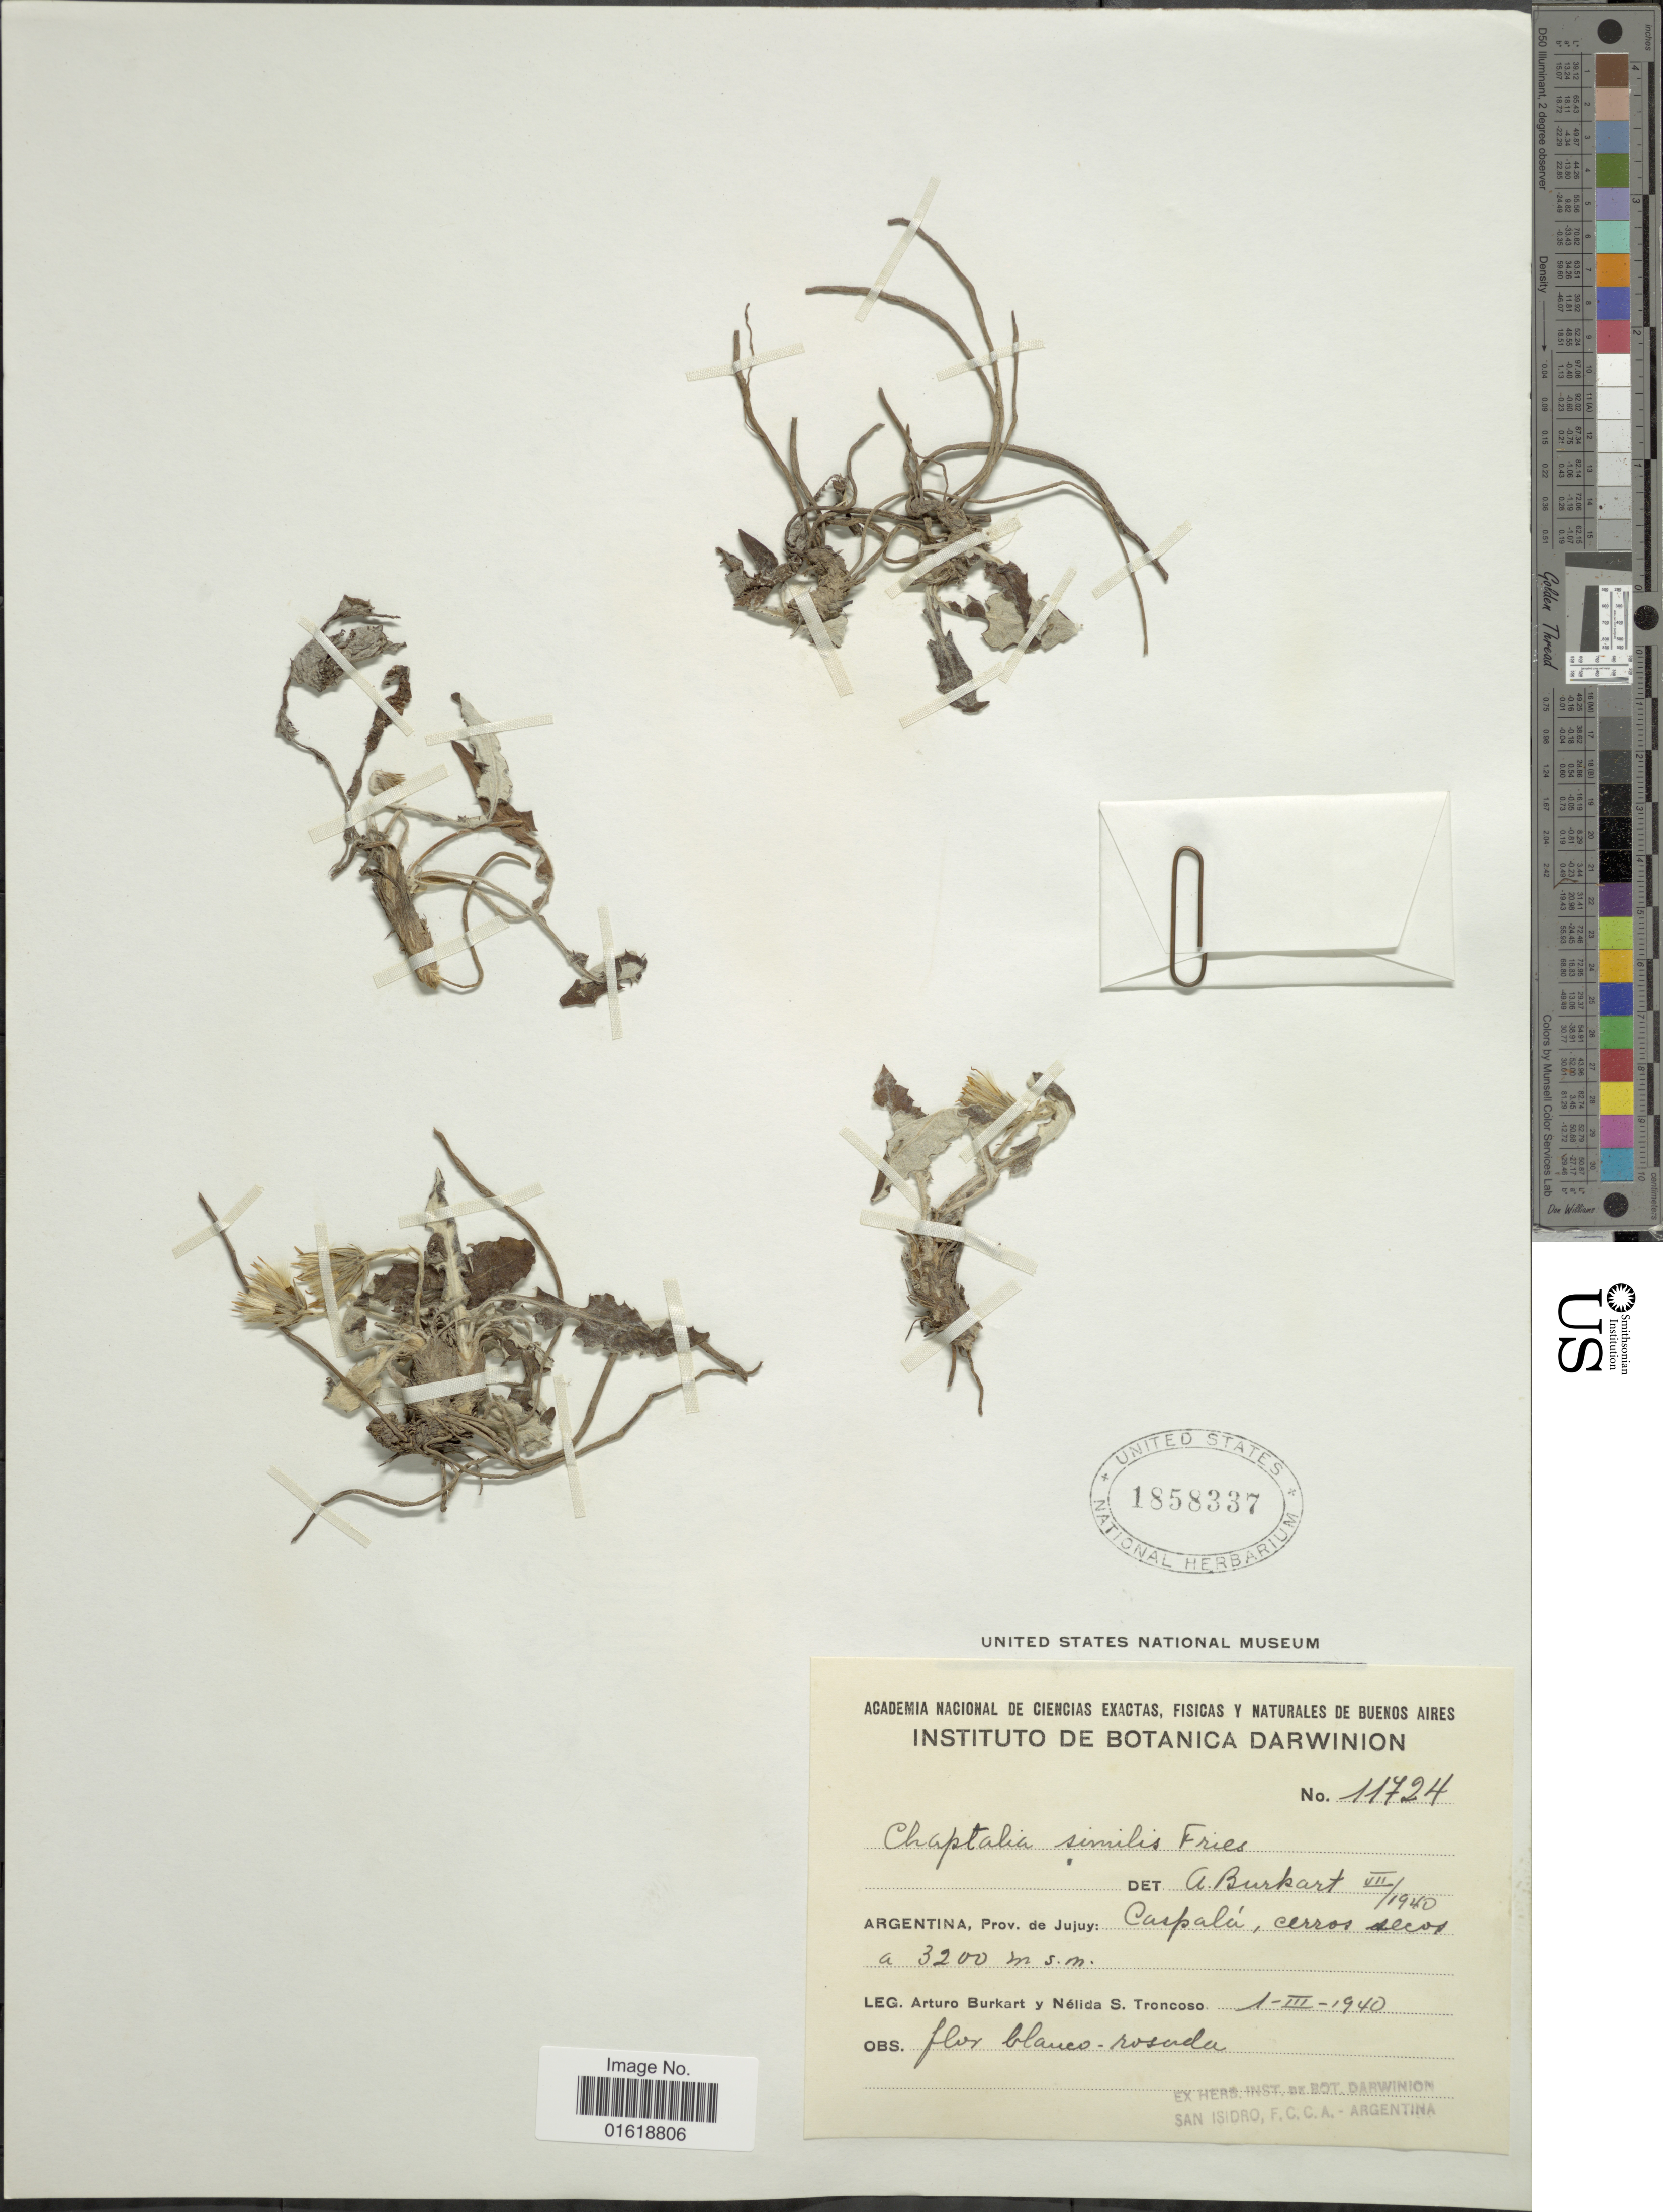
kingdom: Plantae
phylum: Tracheophyta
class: Magnoliopsida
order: Asterales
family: Asteraceae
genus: Chaptalia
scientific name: Chaptalia similis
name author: R.E. Fr.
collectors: A. E. Burkart & N. S. Troncoso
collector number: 11724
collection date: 1940-03-01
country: Argentina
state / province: Jujuy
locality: Carpalá, cerros secos.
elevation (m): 3200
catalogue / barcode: US 1858337